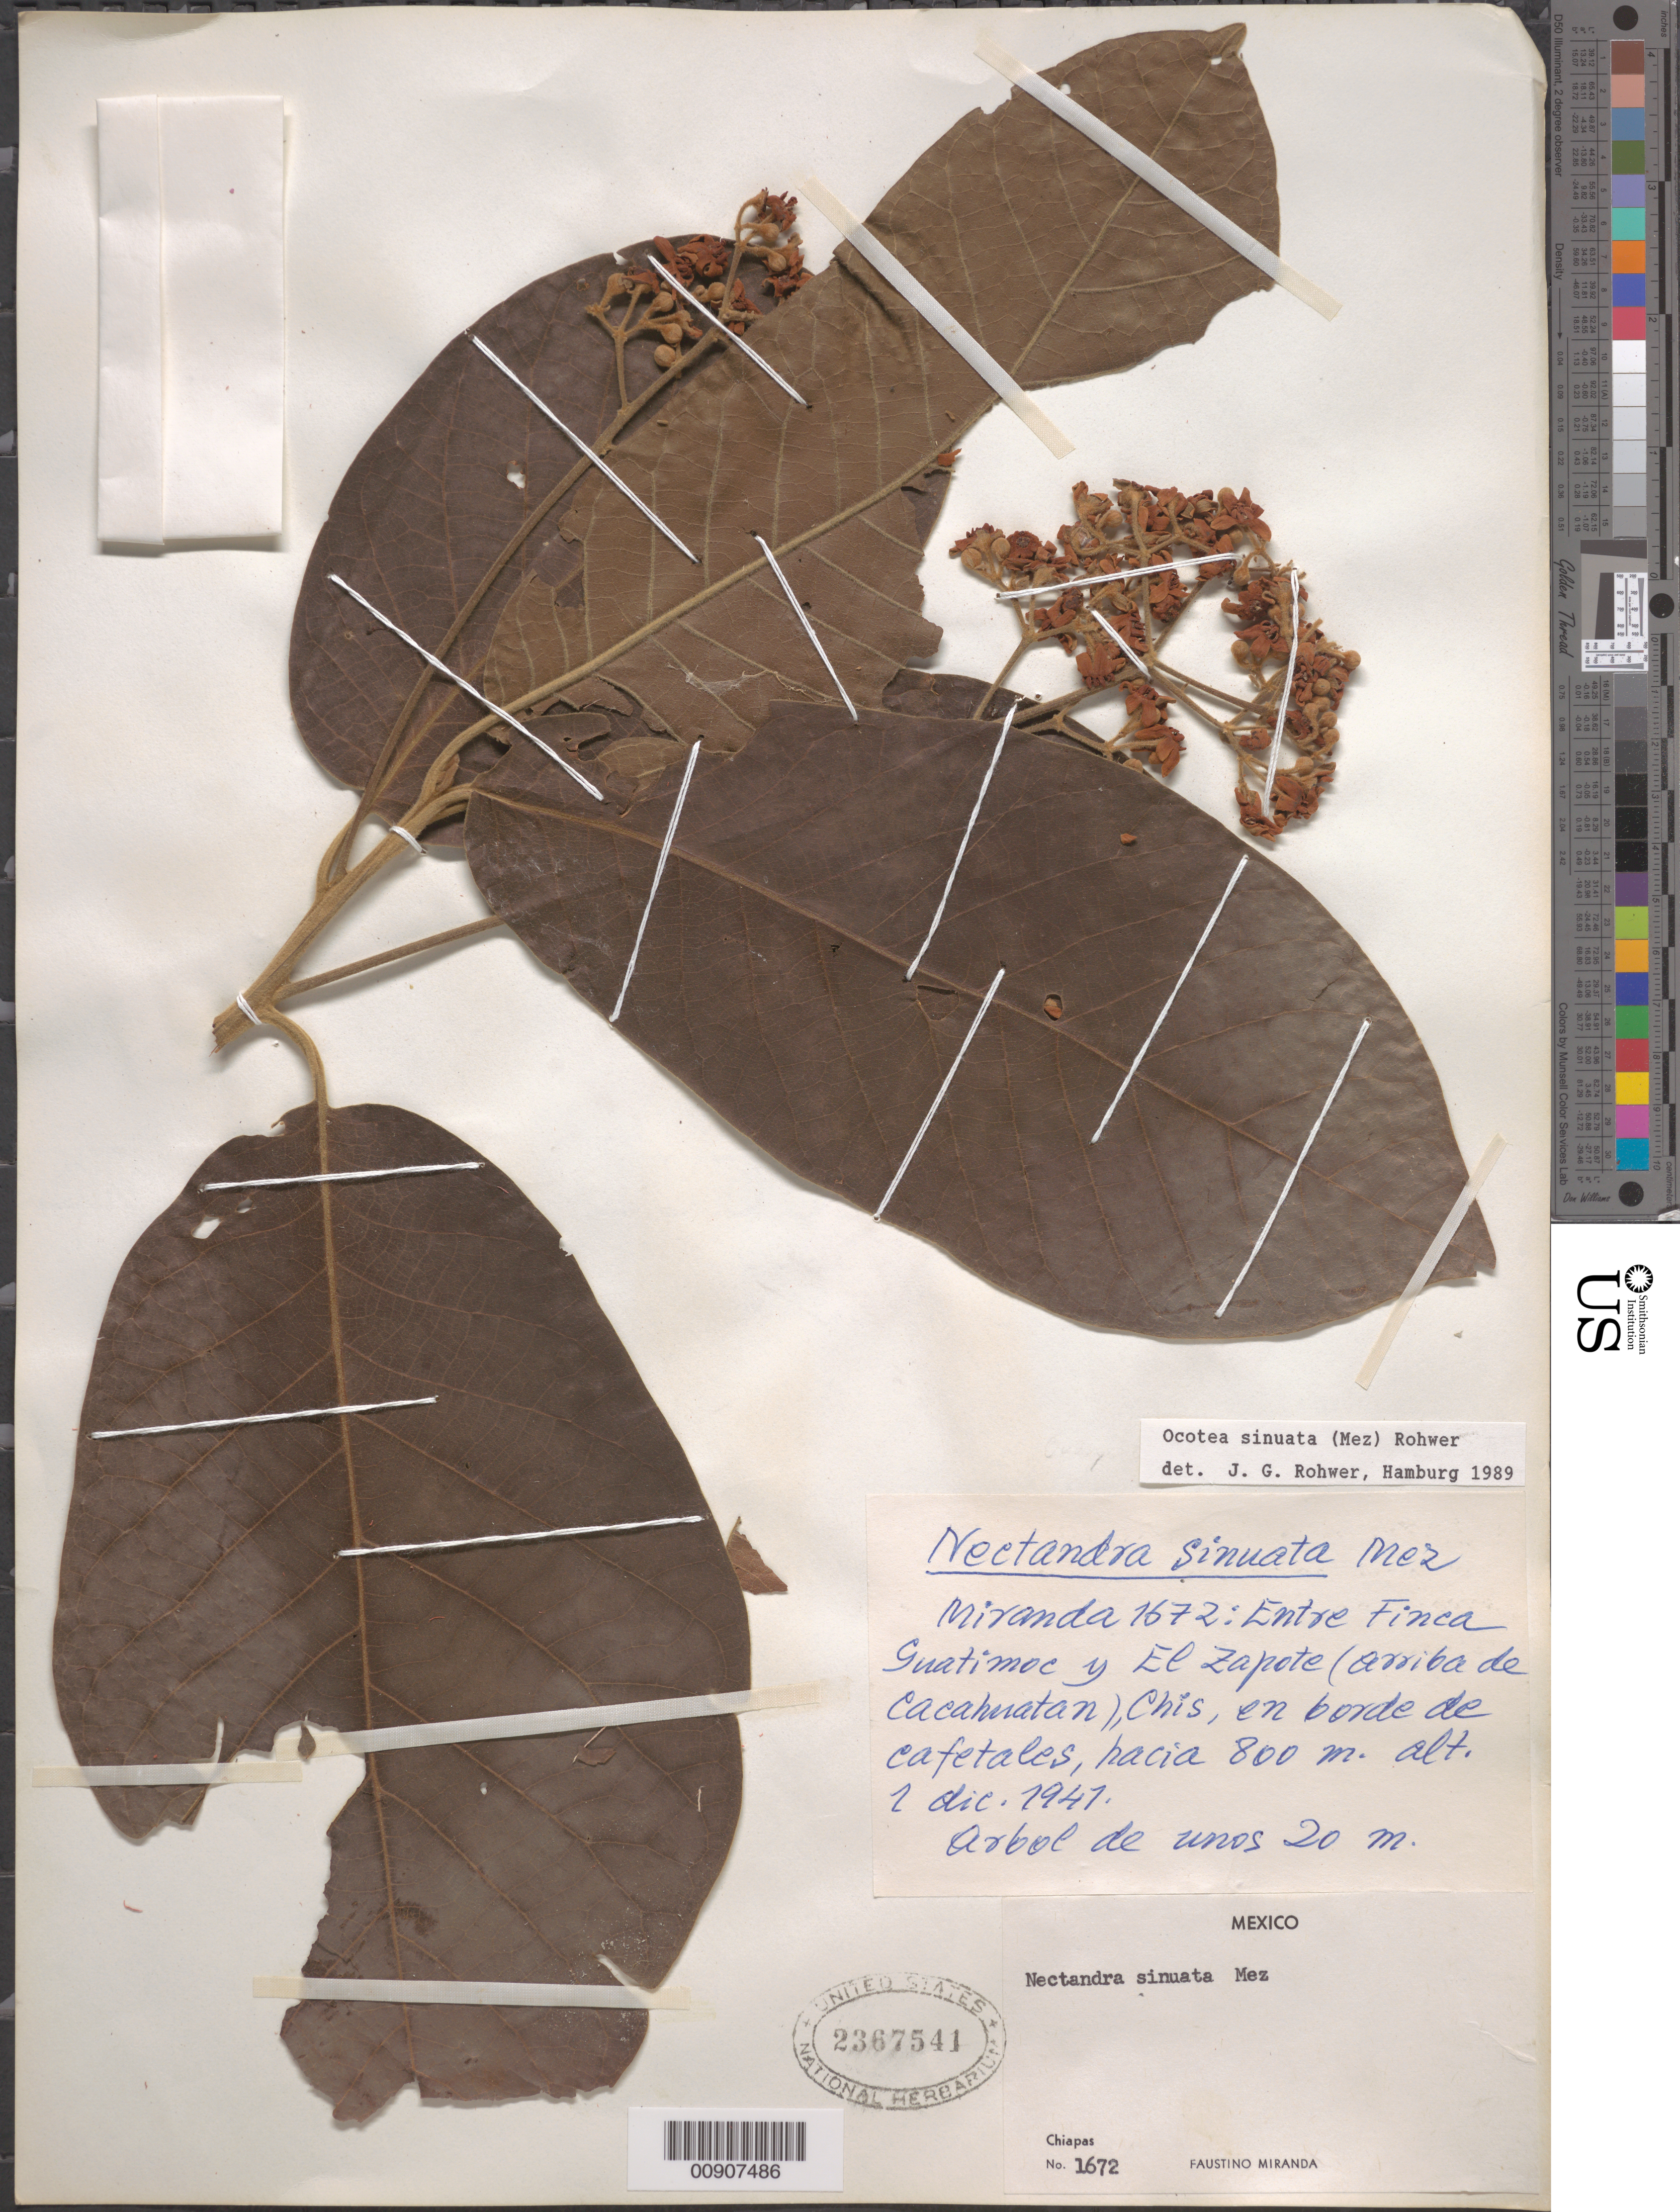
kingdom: Plantae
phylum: Tracheophyta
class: Magnoliopsida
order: Laurales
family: Lauraceae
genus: Ocotea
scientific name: Ocotea sinuata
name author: (Mez) Rohwer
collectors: Miranda G., F.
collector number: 1672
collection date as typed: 01 Dec 1941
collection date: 1941-12-01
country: Mexico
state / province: Chiapas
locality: Entre Finca Guatimoc y El Zapote (arriba de Cacahuatan), Chiapas.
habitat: En borde de cafetales.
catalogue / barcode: US 2367541